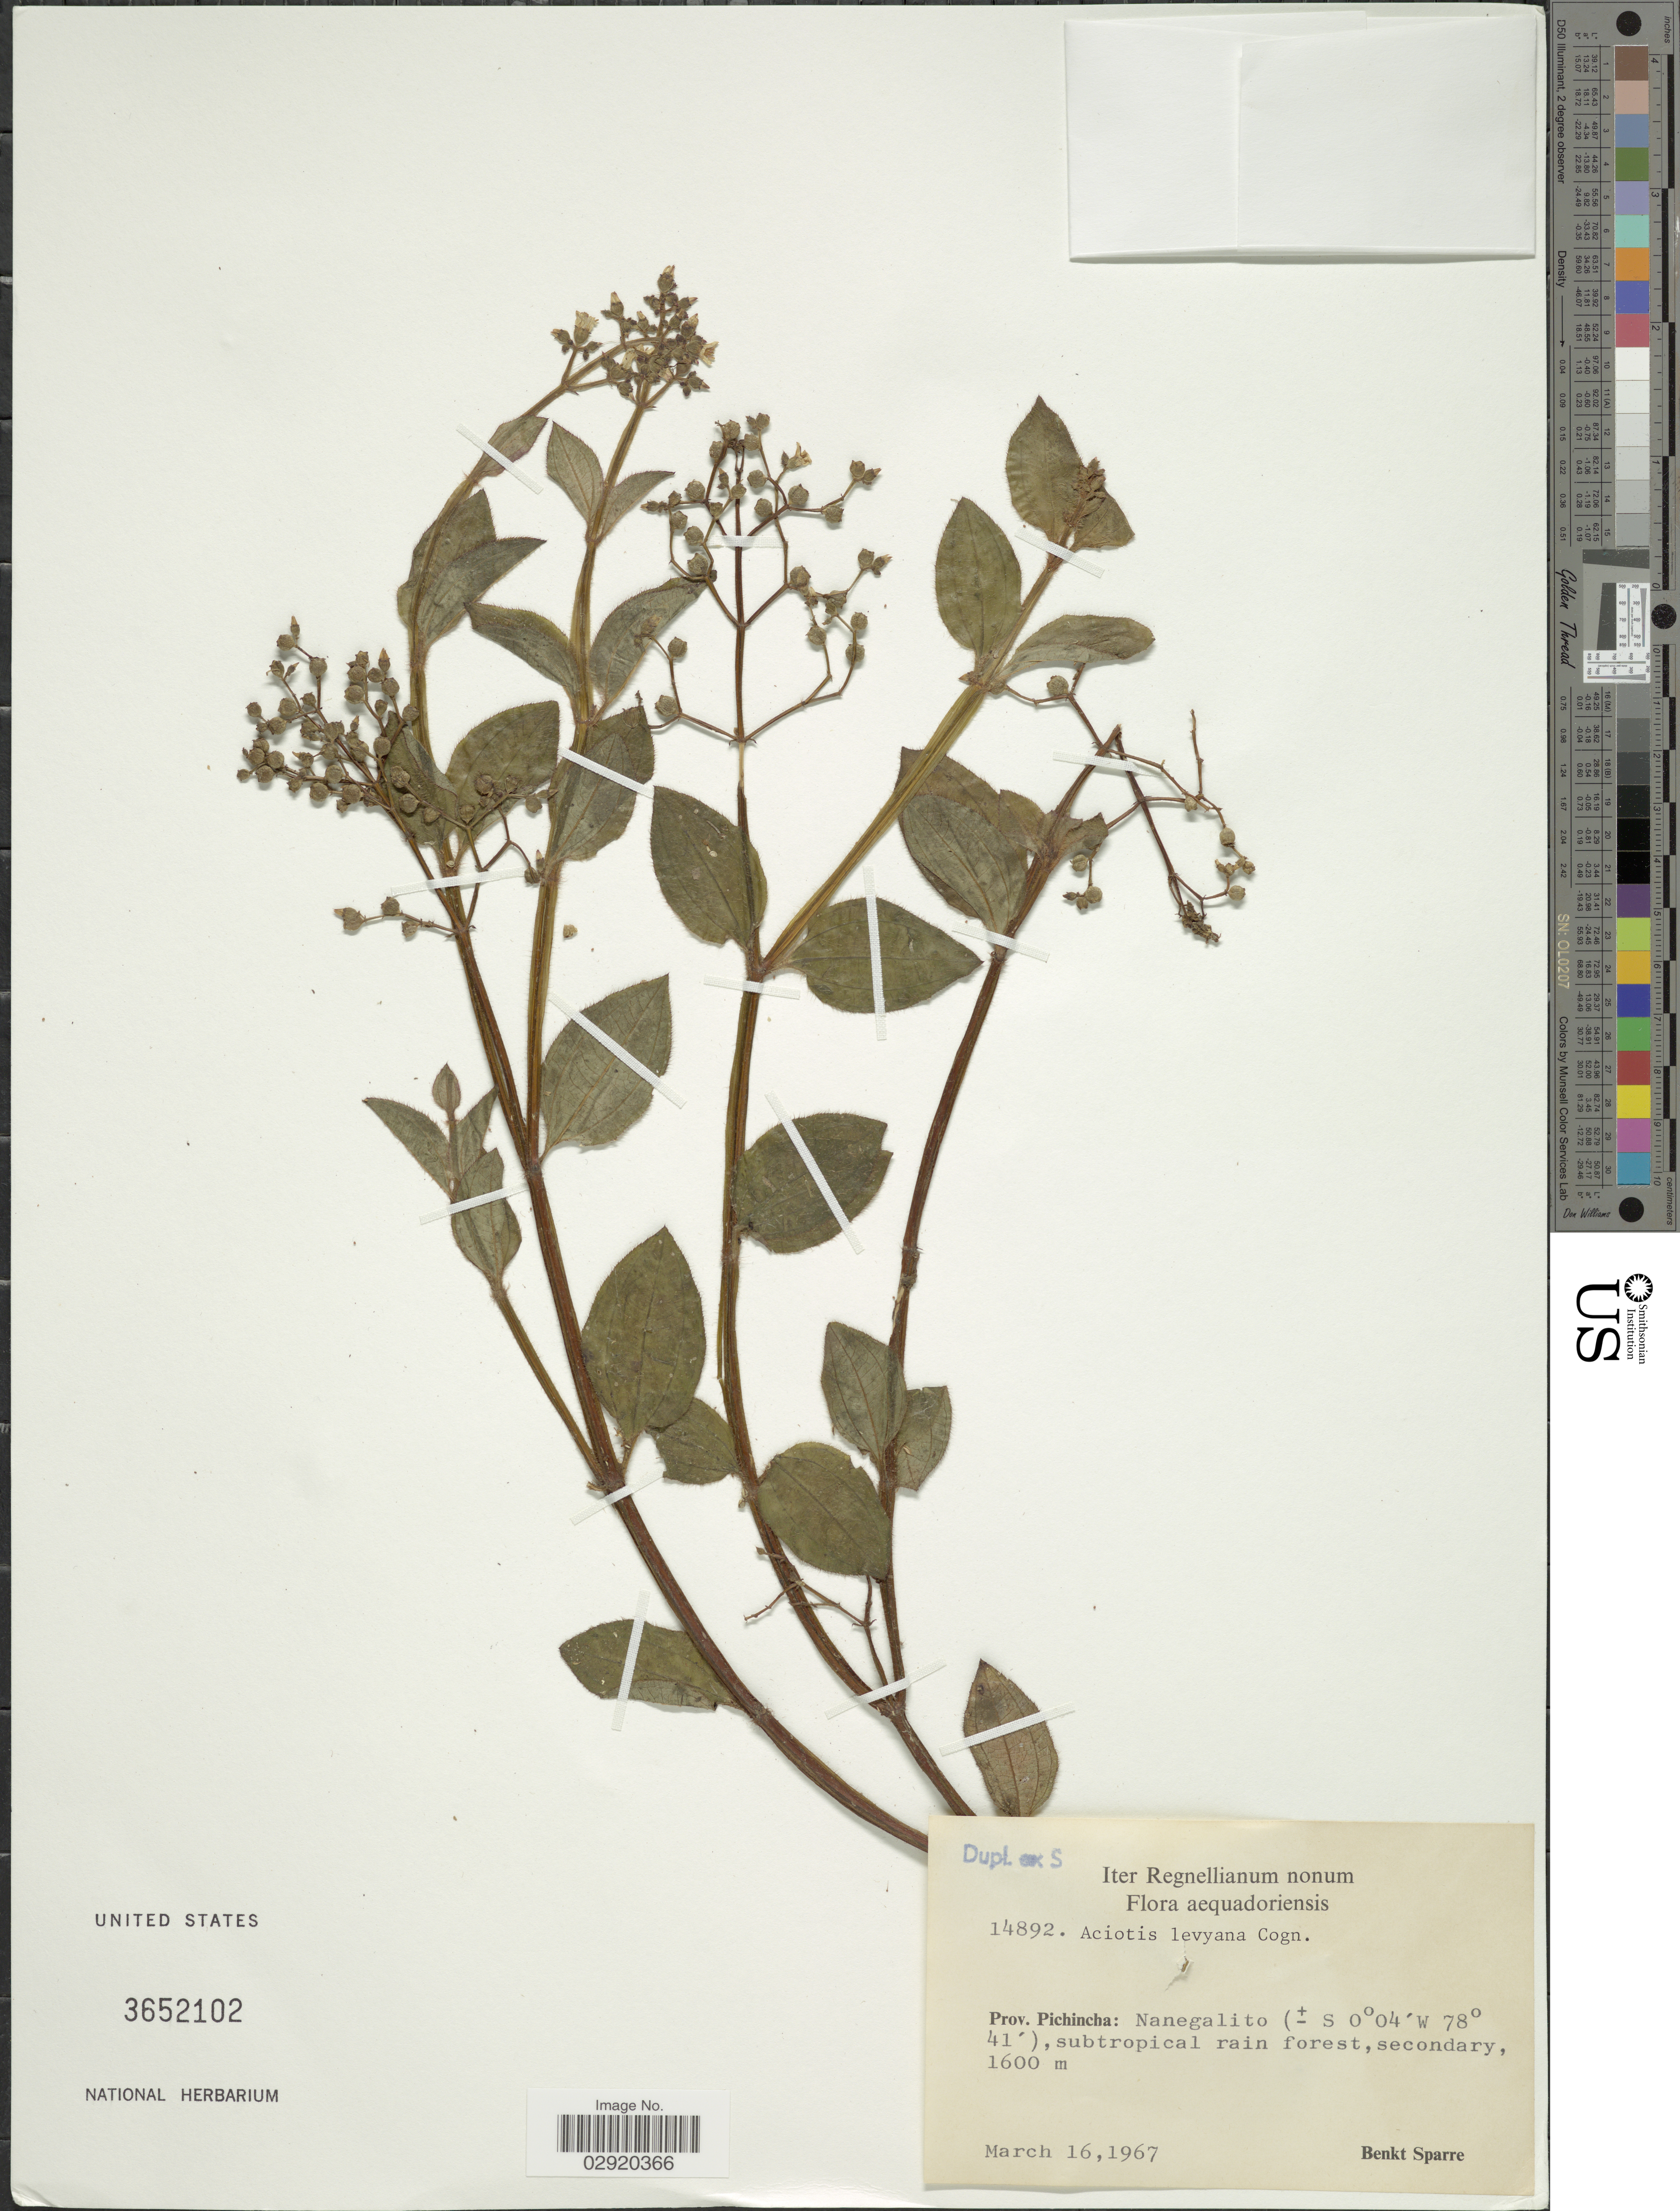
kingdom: Plantae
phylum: Tracheophyta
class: Magnoliopsida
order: Myrtales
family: Melastomataceae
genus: Aciotis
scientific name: Aciotis levyana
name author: Cogn.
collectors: B. Sparre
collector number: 14892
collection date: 1967-03-16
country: Ecuador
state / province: Pichincha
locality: Prov. Pichincha: Nanegalito.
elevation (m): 1600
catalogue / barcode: US 3652102